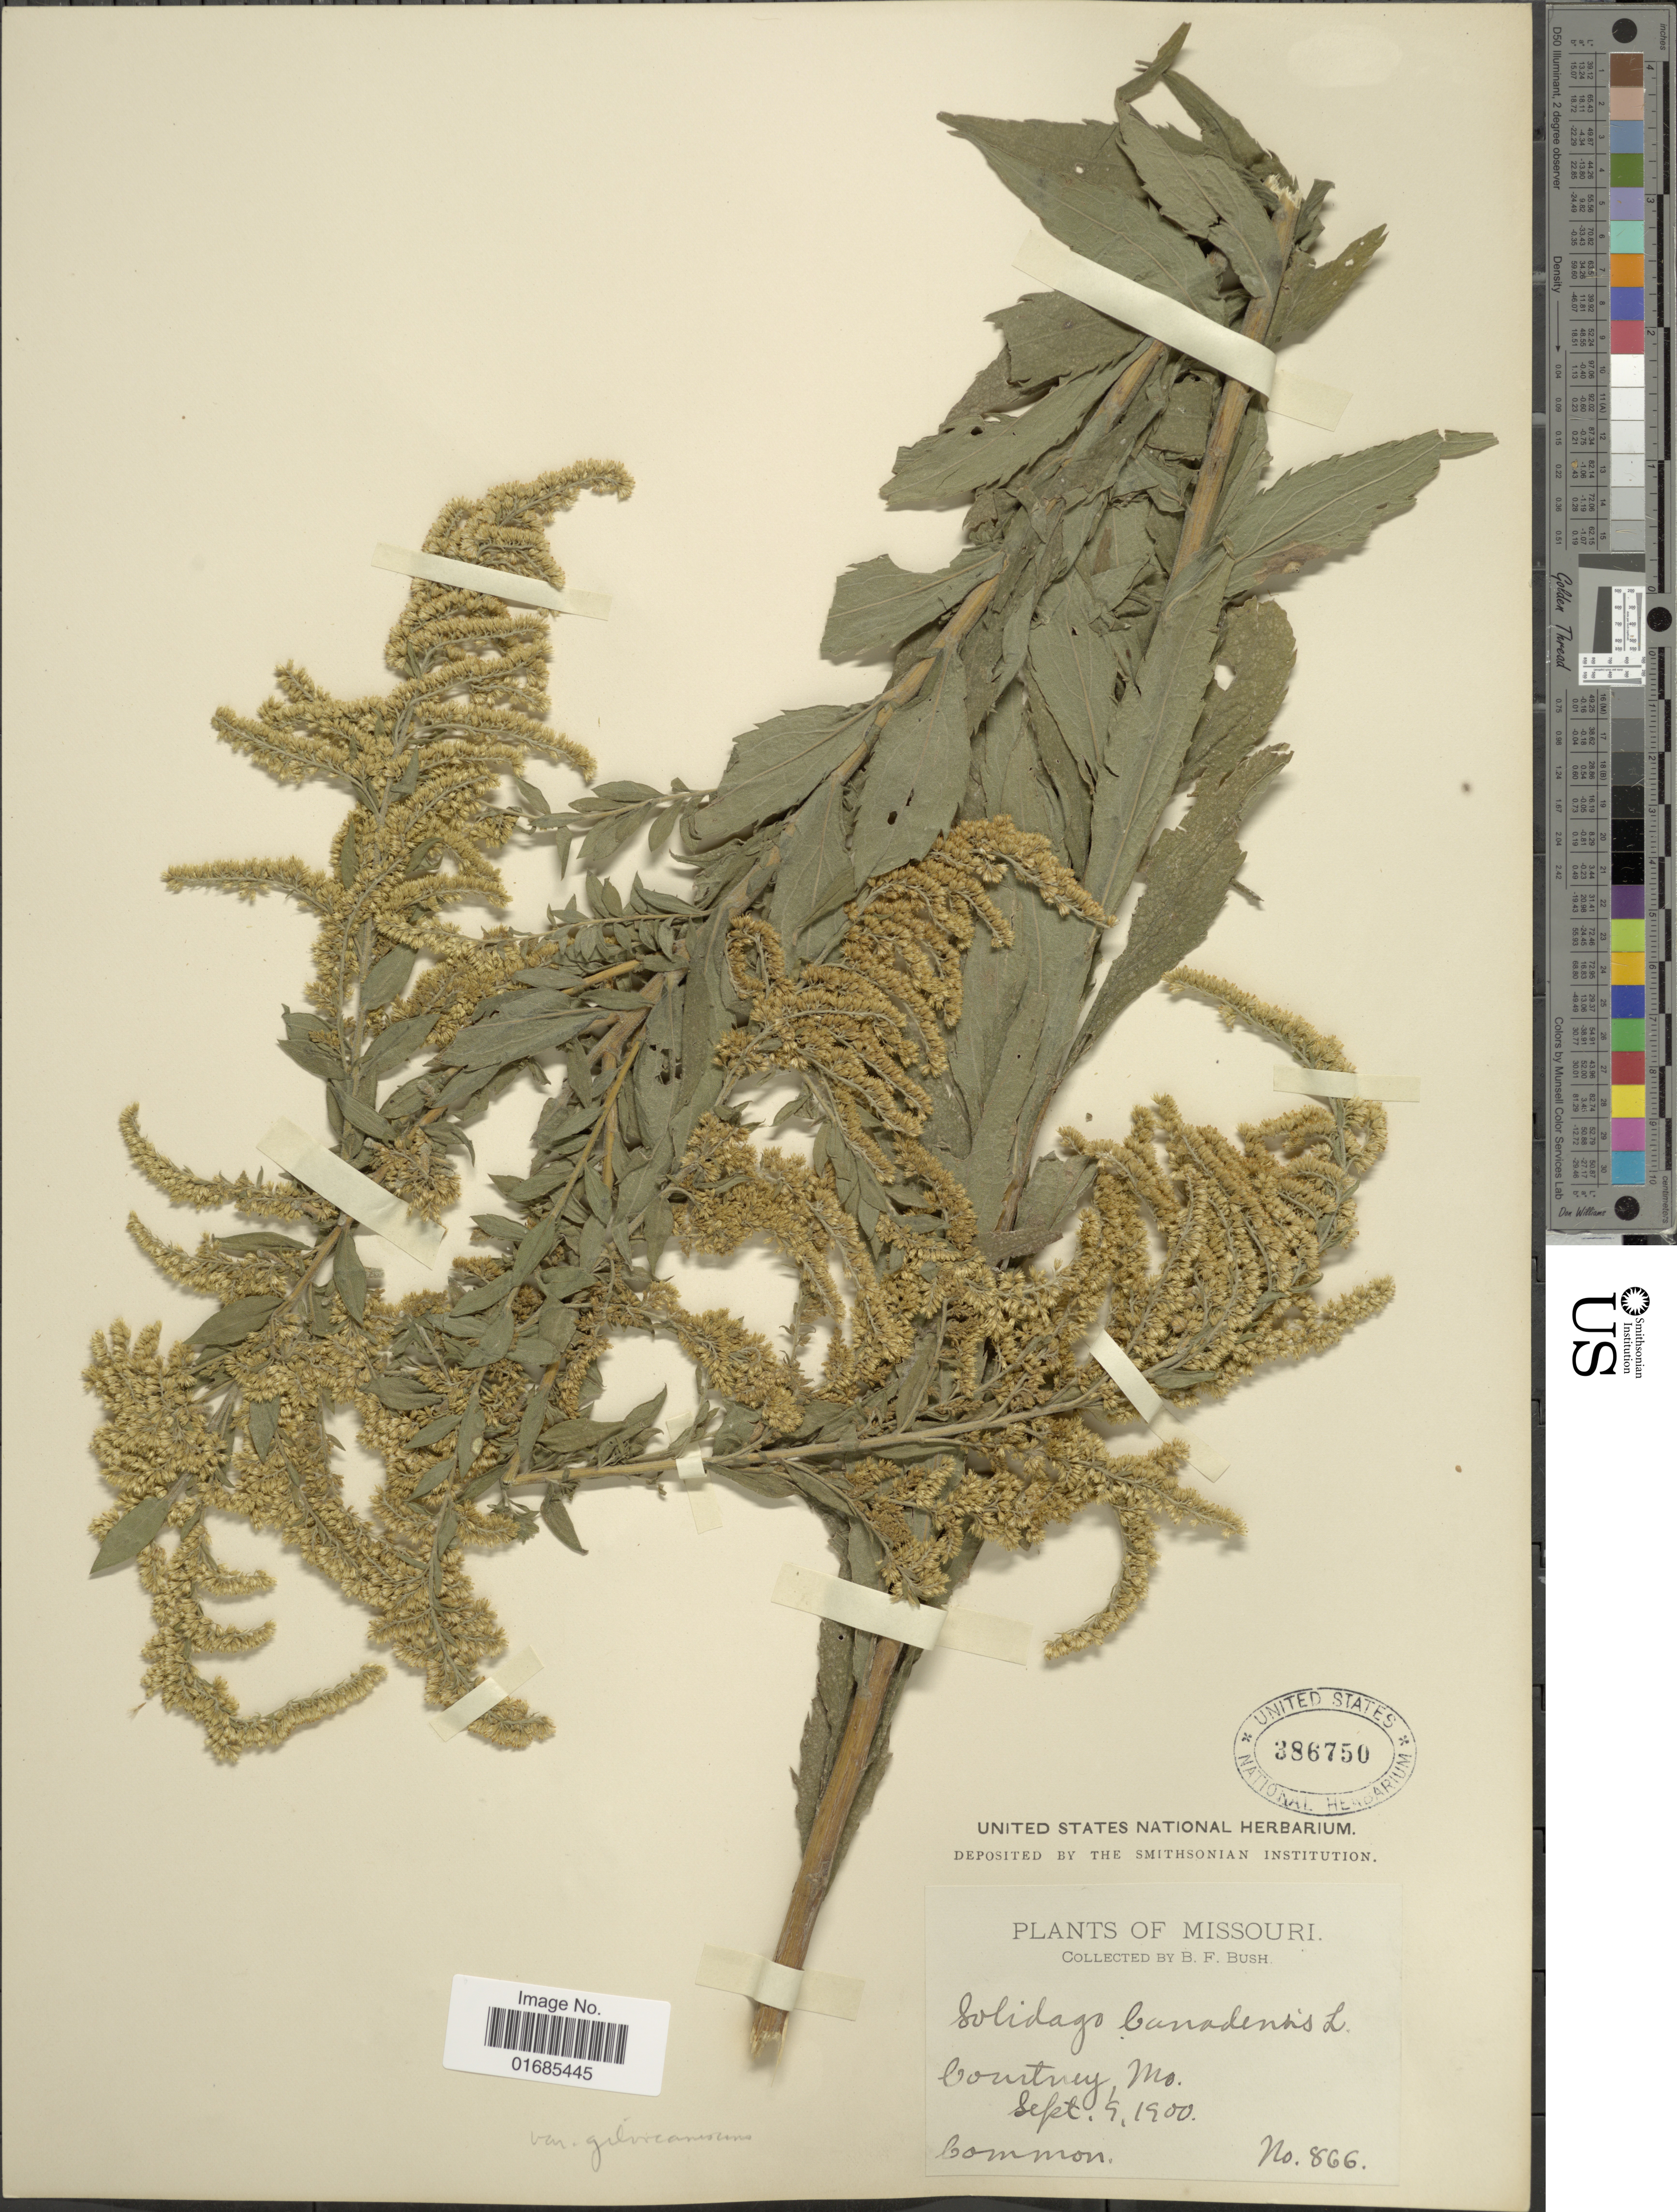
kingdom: Plantae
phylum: Tracheophyta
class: Magnoliopsida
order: Asterales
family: Asteraceae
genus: Solidago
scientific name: Solidago canadensis var. gilvocanescens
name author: Rydb.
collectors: B. F. Bush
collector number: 866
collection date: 1900-09-09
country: United States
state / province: Missouri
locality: Courtney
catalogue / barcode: US 386750